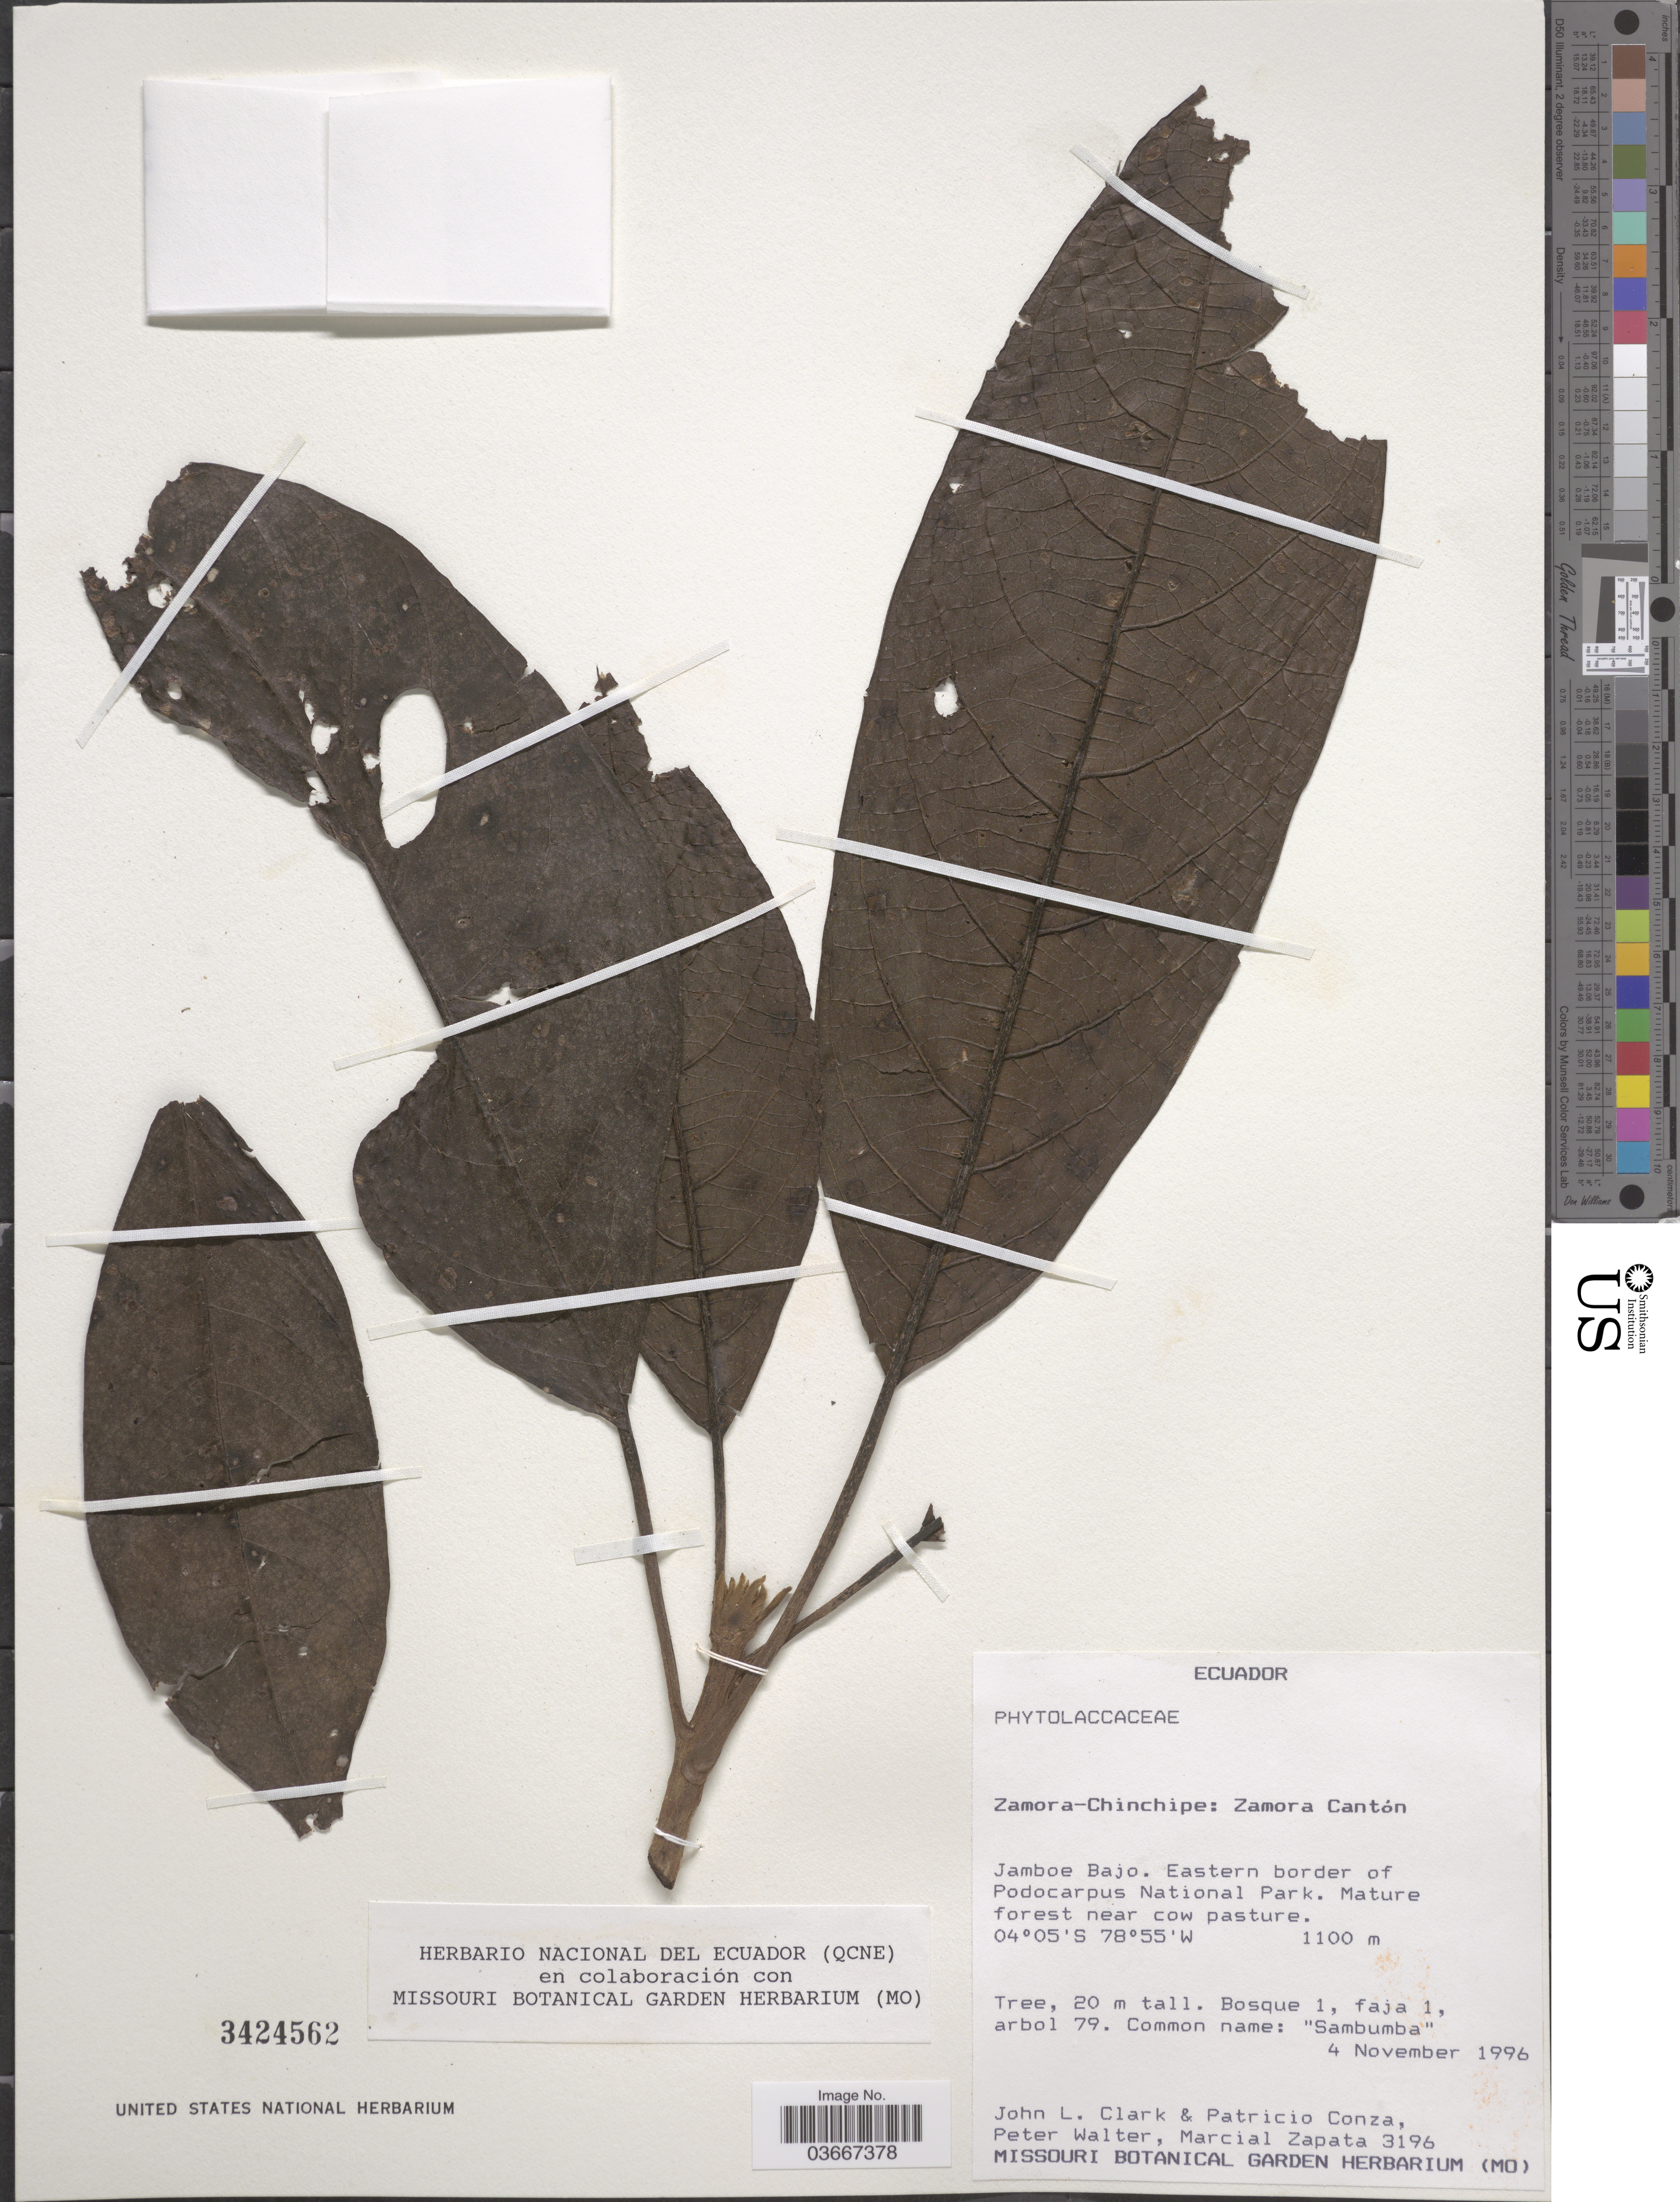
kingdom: Plantae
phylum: Tracheophyta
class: Magnoliopsida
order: Caryophyllales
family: Phytolaccaceae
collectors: J. L. Clark, P. Conza, P. Walter & M. Zapata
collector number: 3196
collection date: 1996-11-04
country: Ecuador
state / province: Zamora-Chinchipe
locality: Zamora Cantón. Jamboe Bajo. Eastern border of Podocarpus National Park.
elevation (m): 1100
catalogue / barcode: US 3424562